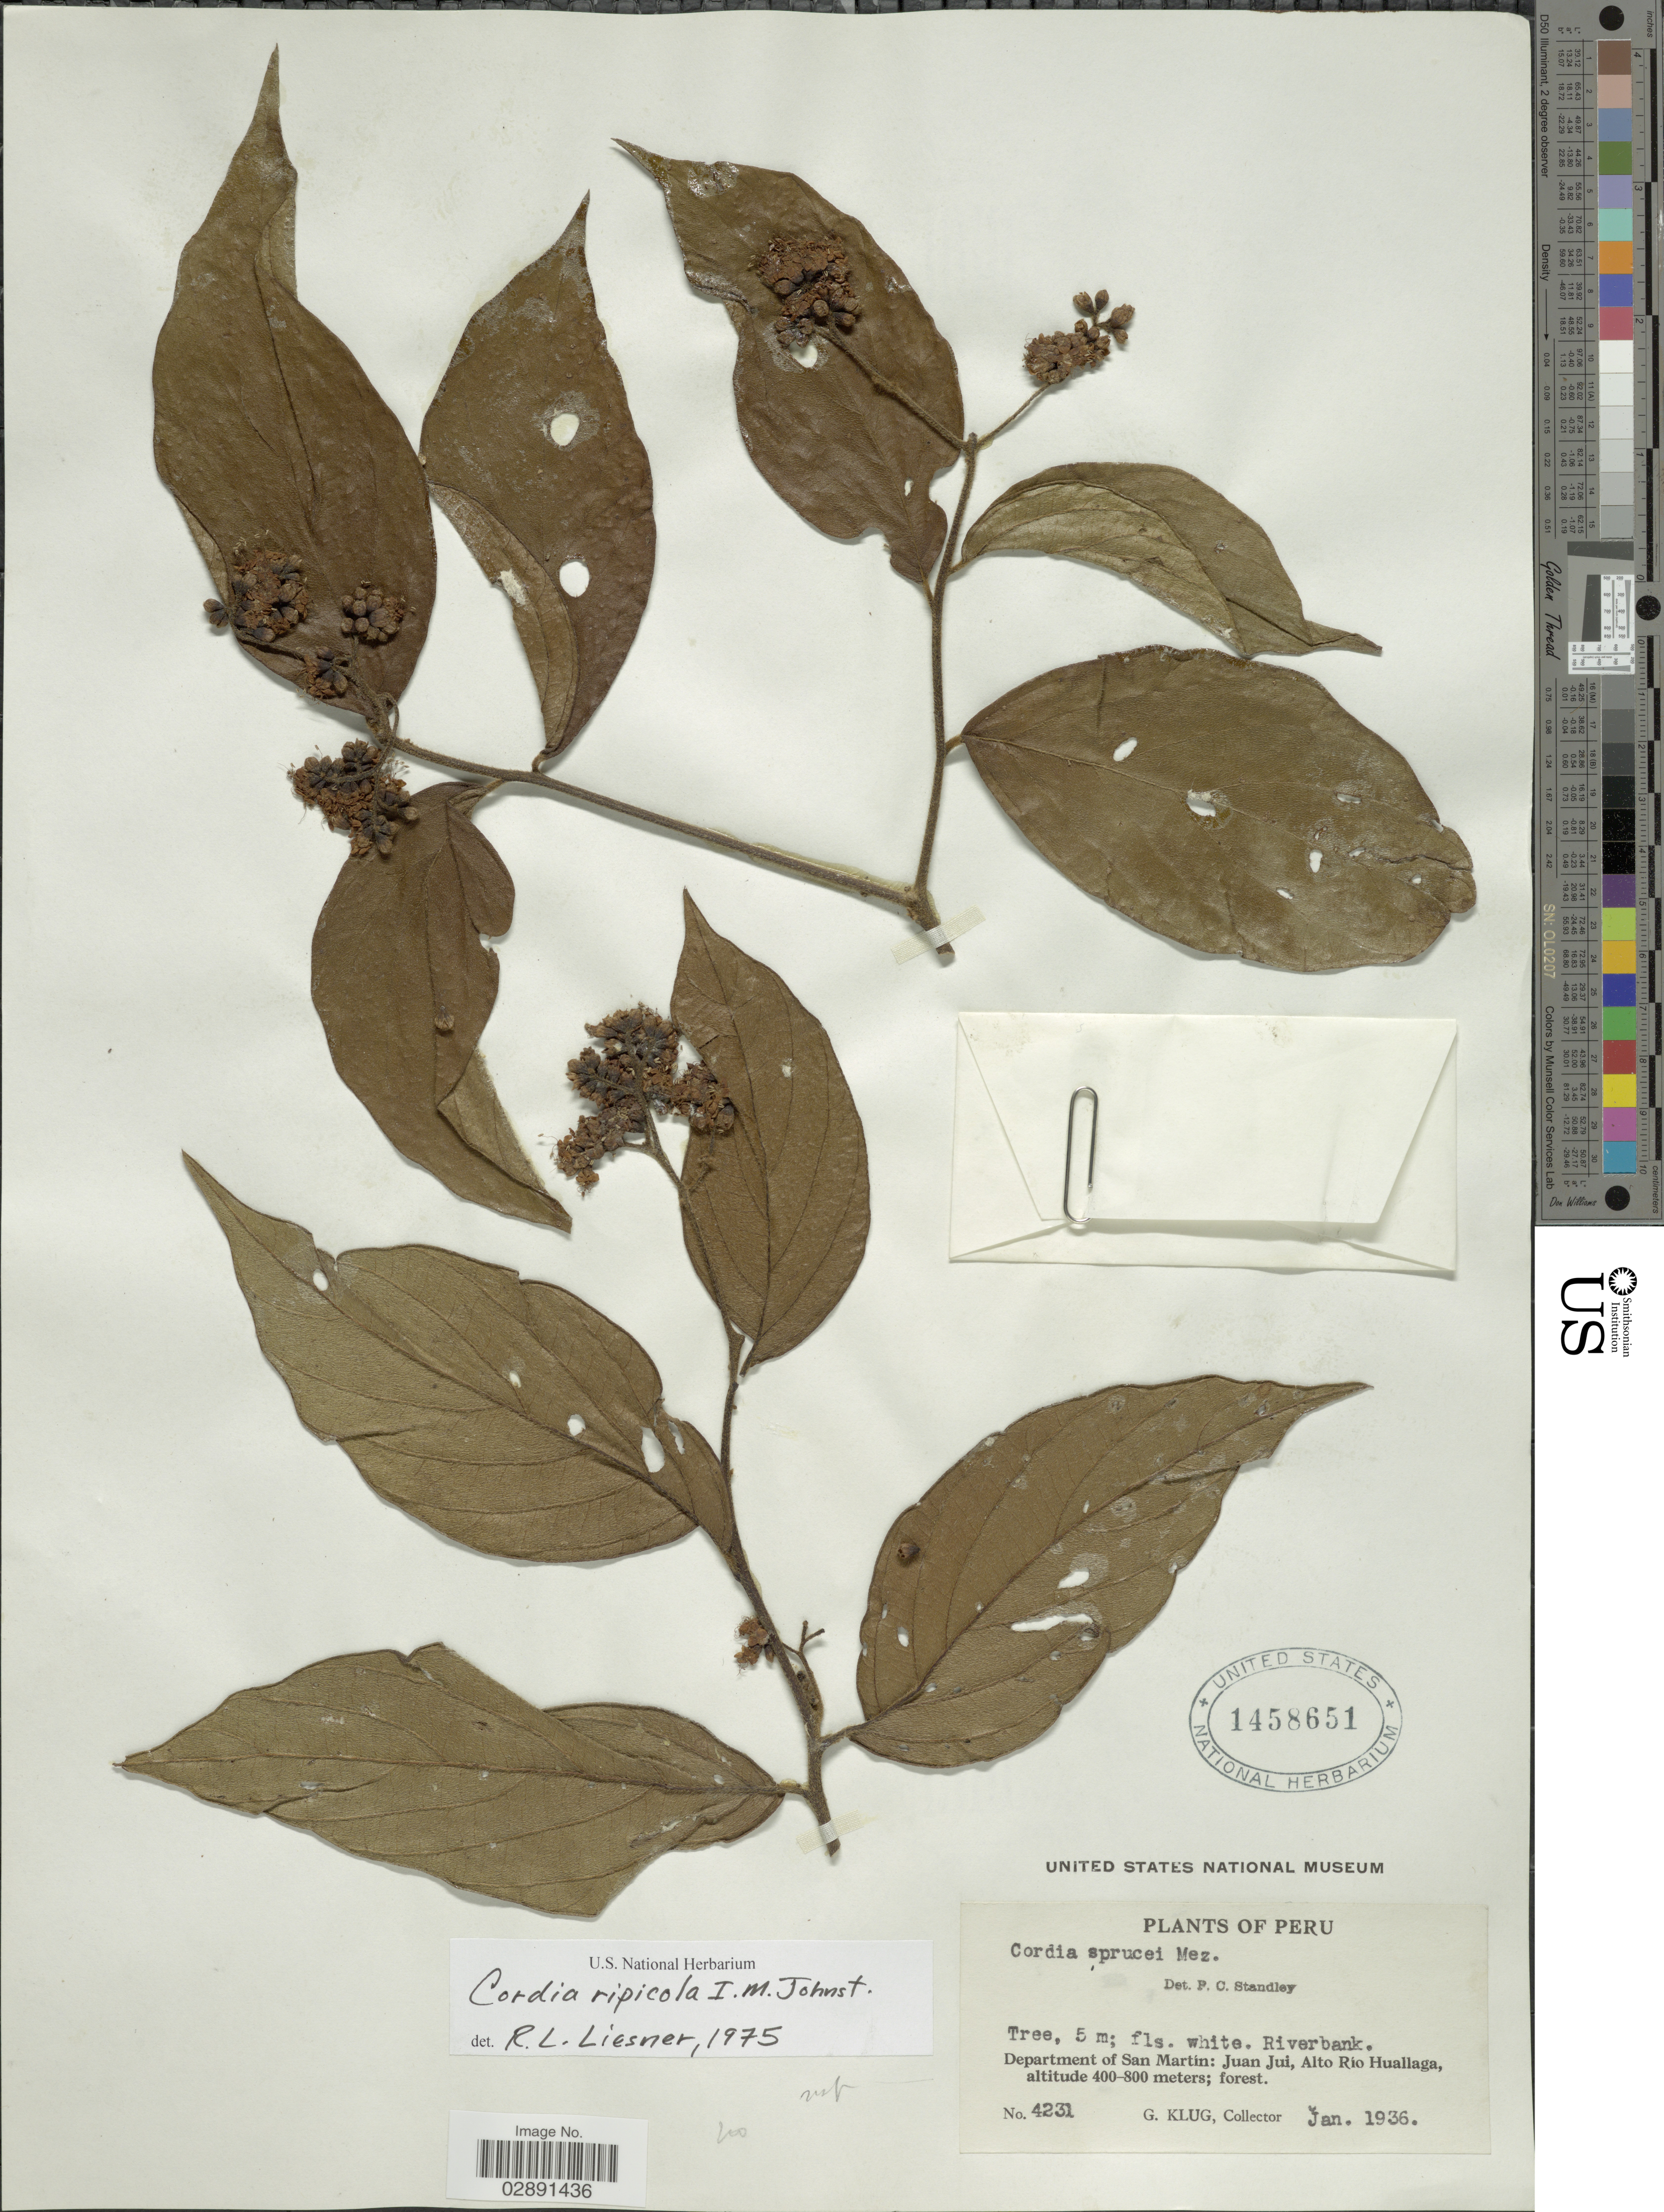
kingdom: Plantae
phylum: Tracheophyta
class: Magnoliopsida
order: Boraginales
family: Cordiaceae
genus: Cordia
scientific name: Cordia ripicola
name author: I.M. Johnst.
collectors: G. Klug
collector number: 4231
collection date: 1936-01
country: Peru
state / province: San Martín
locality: Department of San Martín: Juan Jui, Alto Río Huallaga.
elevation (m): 400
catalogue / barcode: US 1458651